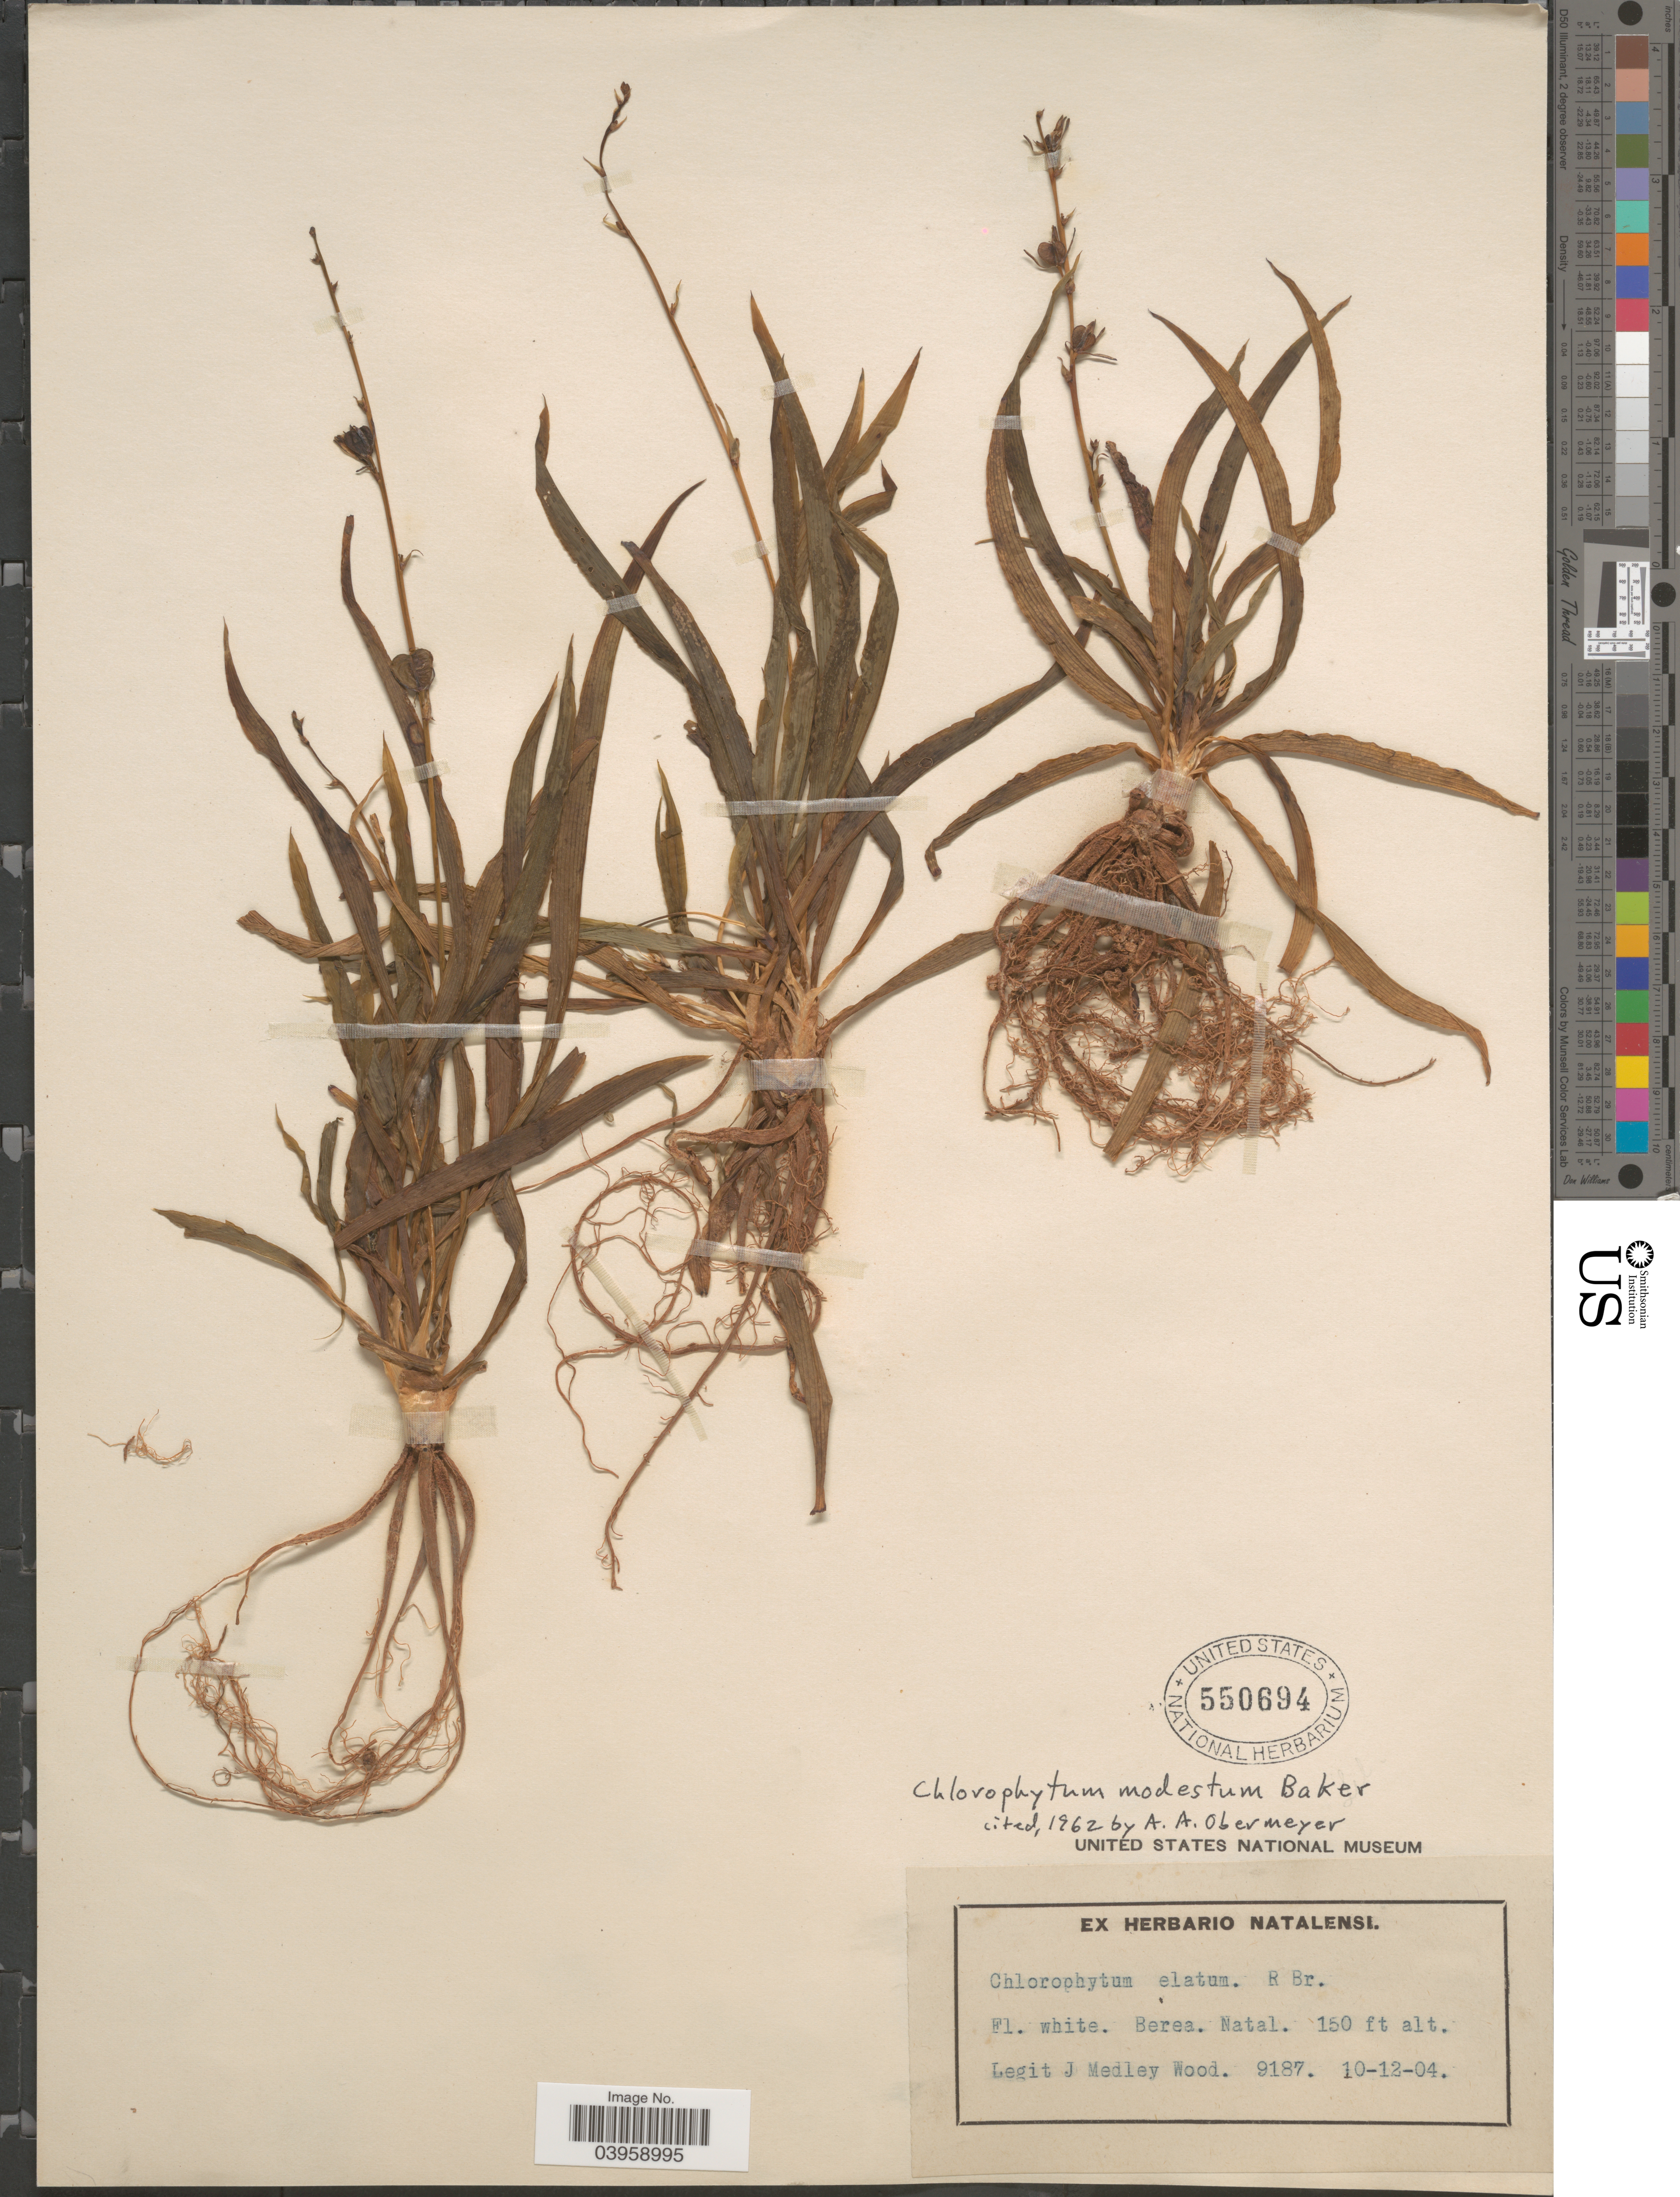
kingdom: Plantae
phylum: Tracheophyta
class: Liliopsida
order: Asparagales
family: Asparagaceae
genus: Chlorophytum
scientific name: Chlorophytum modestum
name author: Baker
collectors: J. Medley Wood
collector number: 9187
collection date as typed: Transcribed d/m/y: 10/12/4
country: South Africa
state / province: KwaZulu-Natal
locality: Berea. Natal.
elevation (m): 46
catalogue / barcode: US 550694